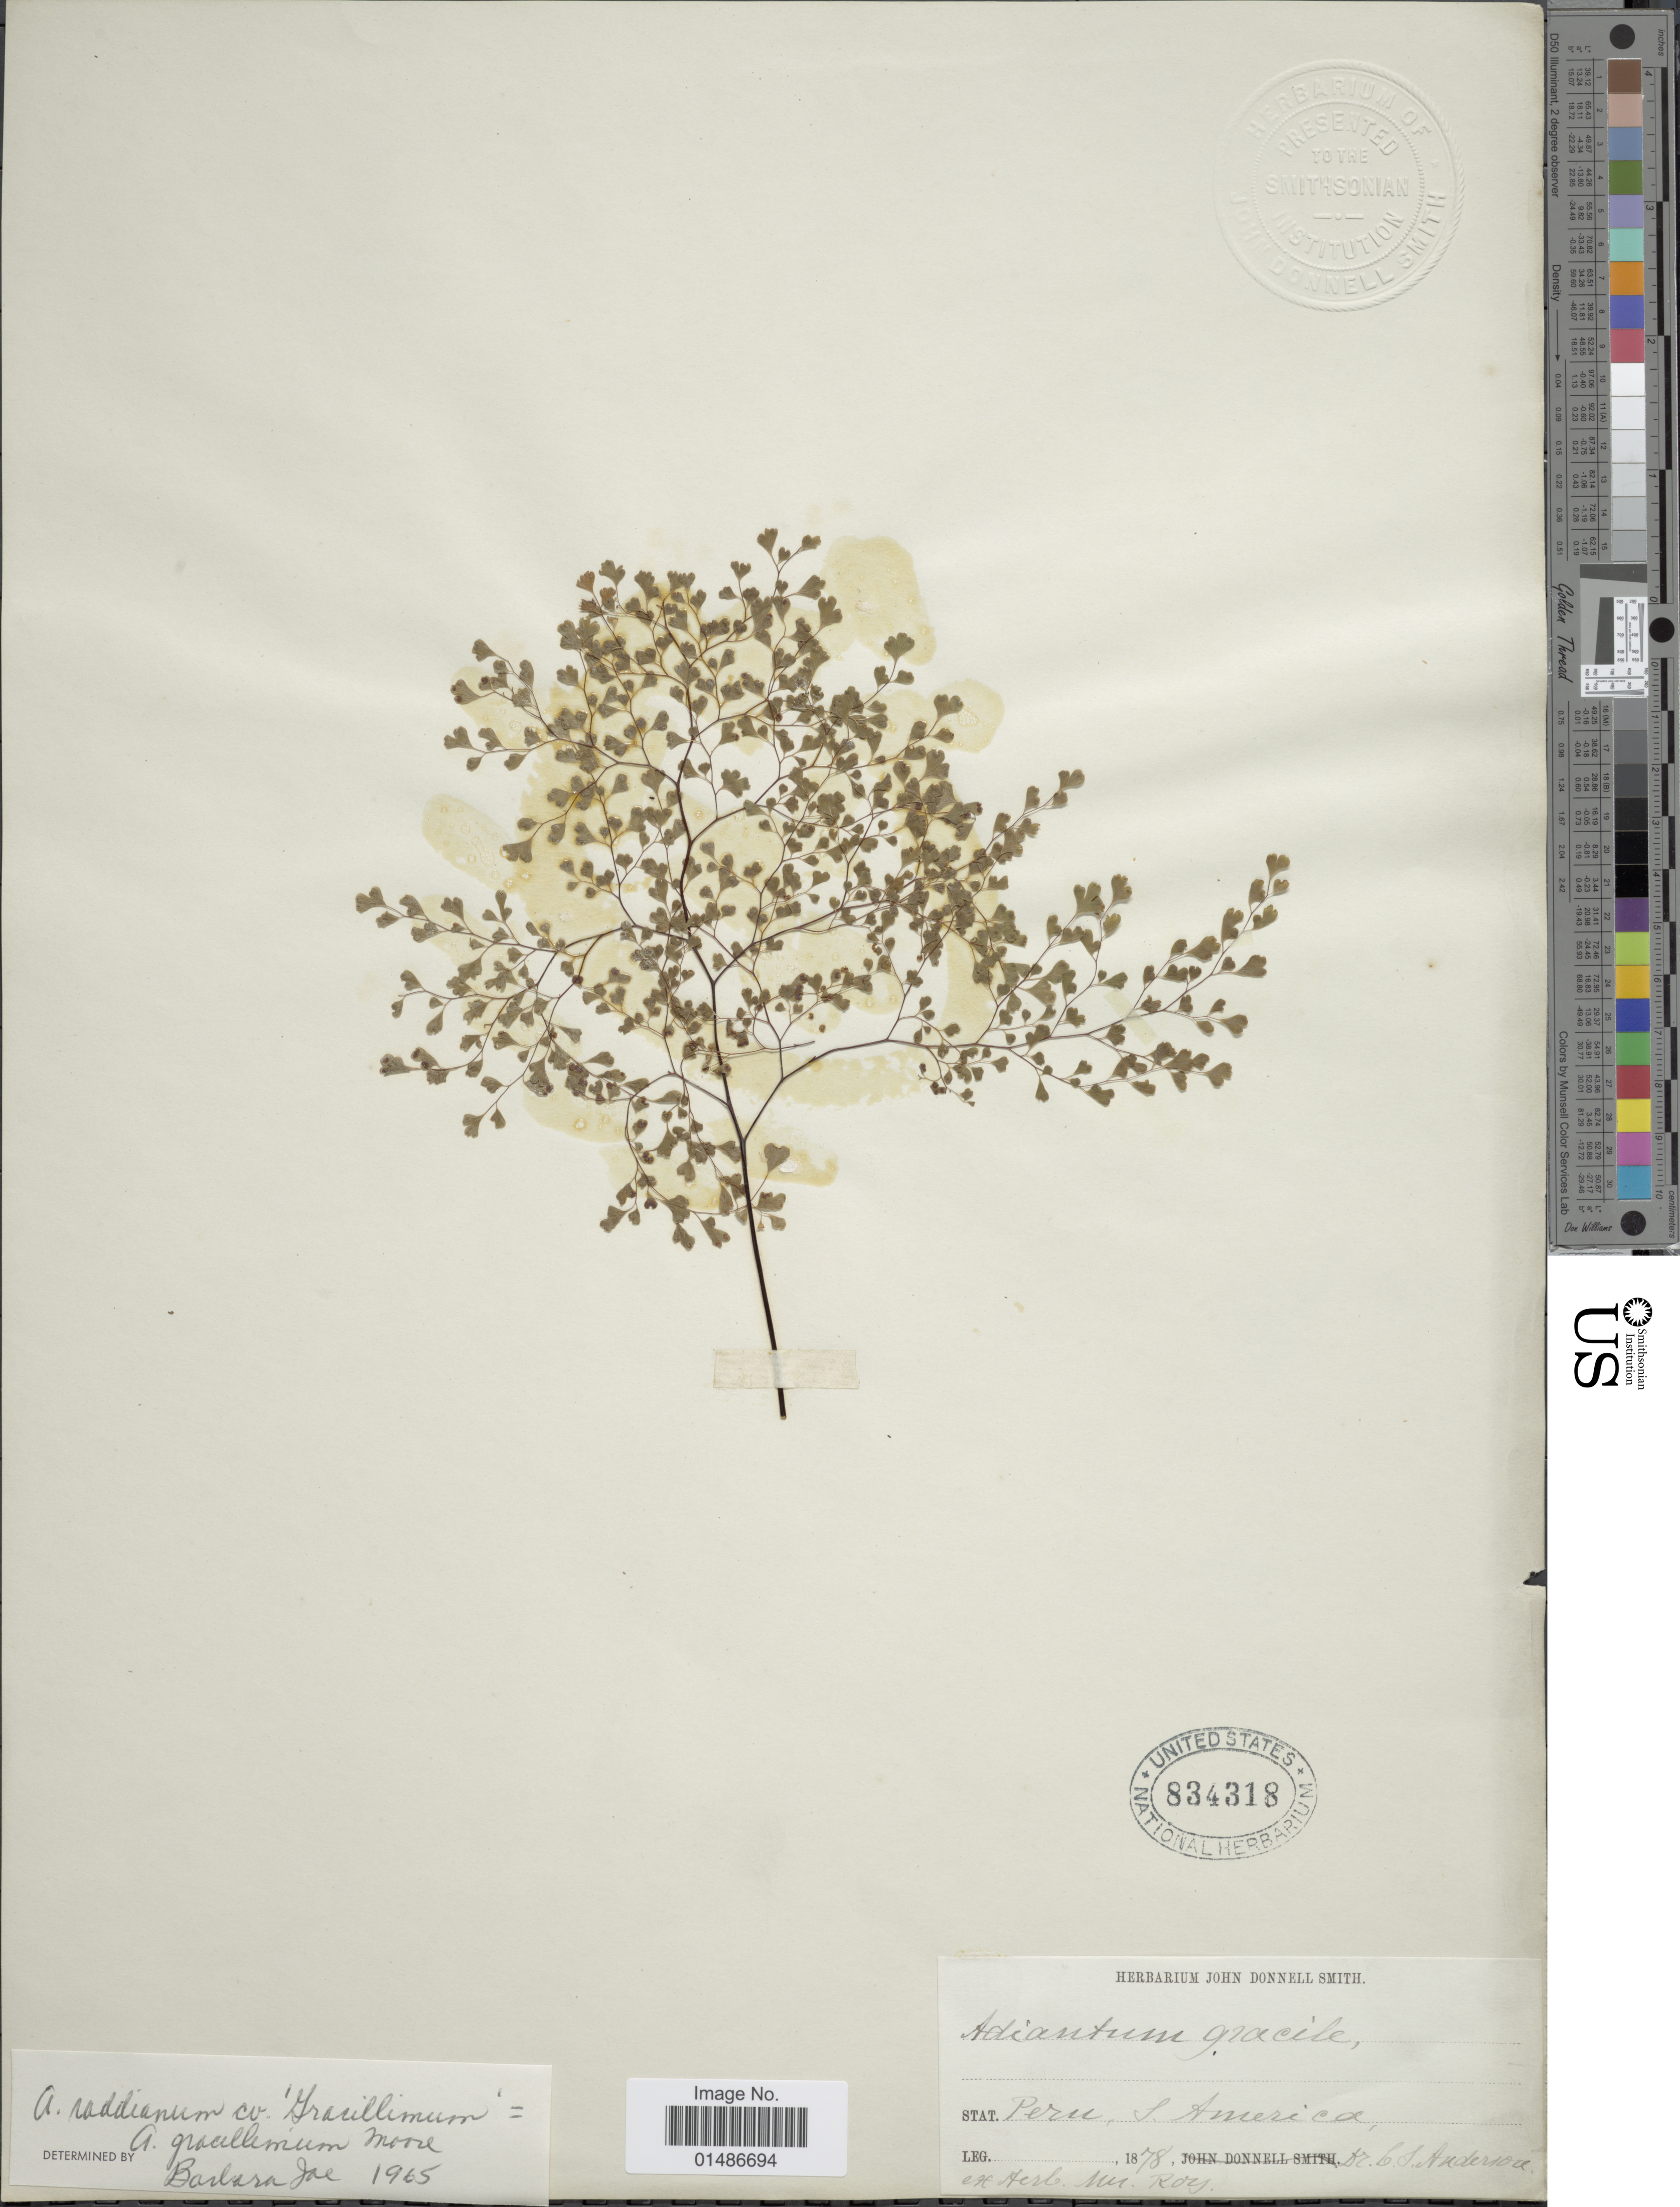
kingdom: Plantae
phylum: Tracheophyta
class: Polypodiopsida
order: Polypodiales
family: Pteridaceae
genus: Adiantum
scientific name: Adiantum raddianum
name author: C. Presl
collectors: C. Anderson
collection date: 1878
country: Peru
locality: S. America.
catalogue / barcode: US 834318